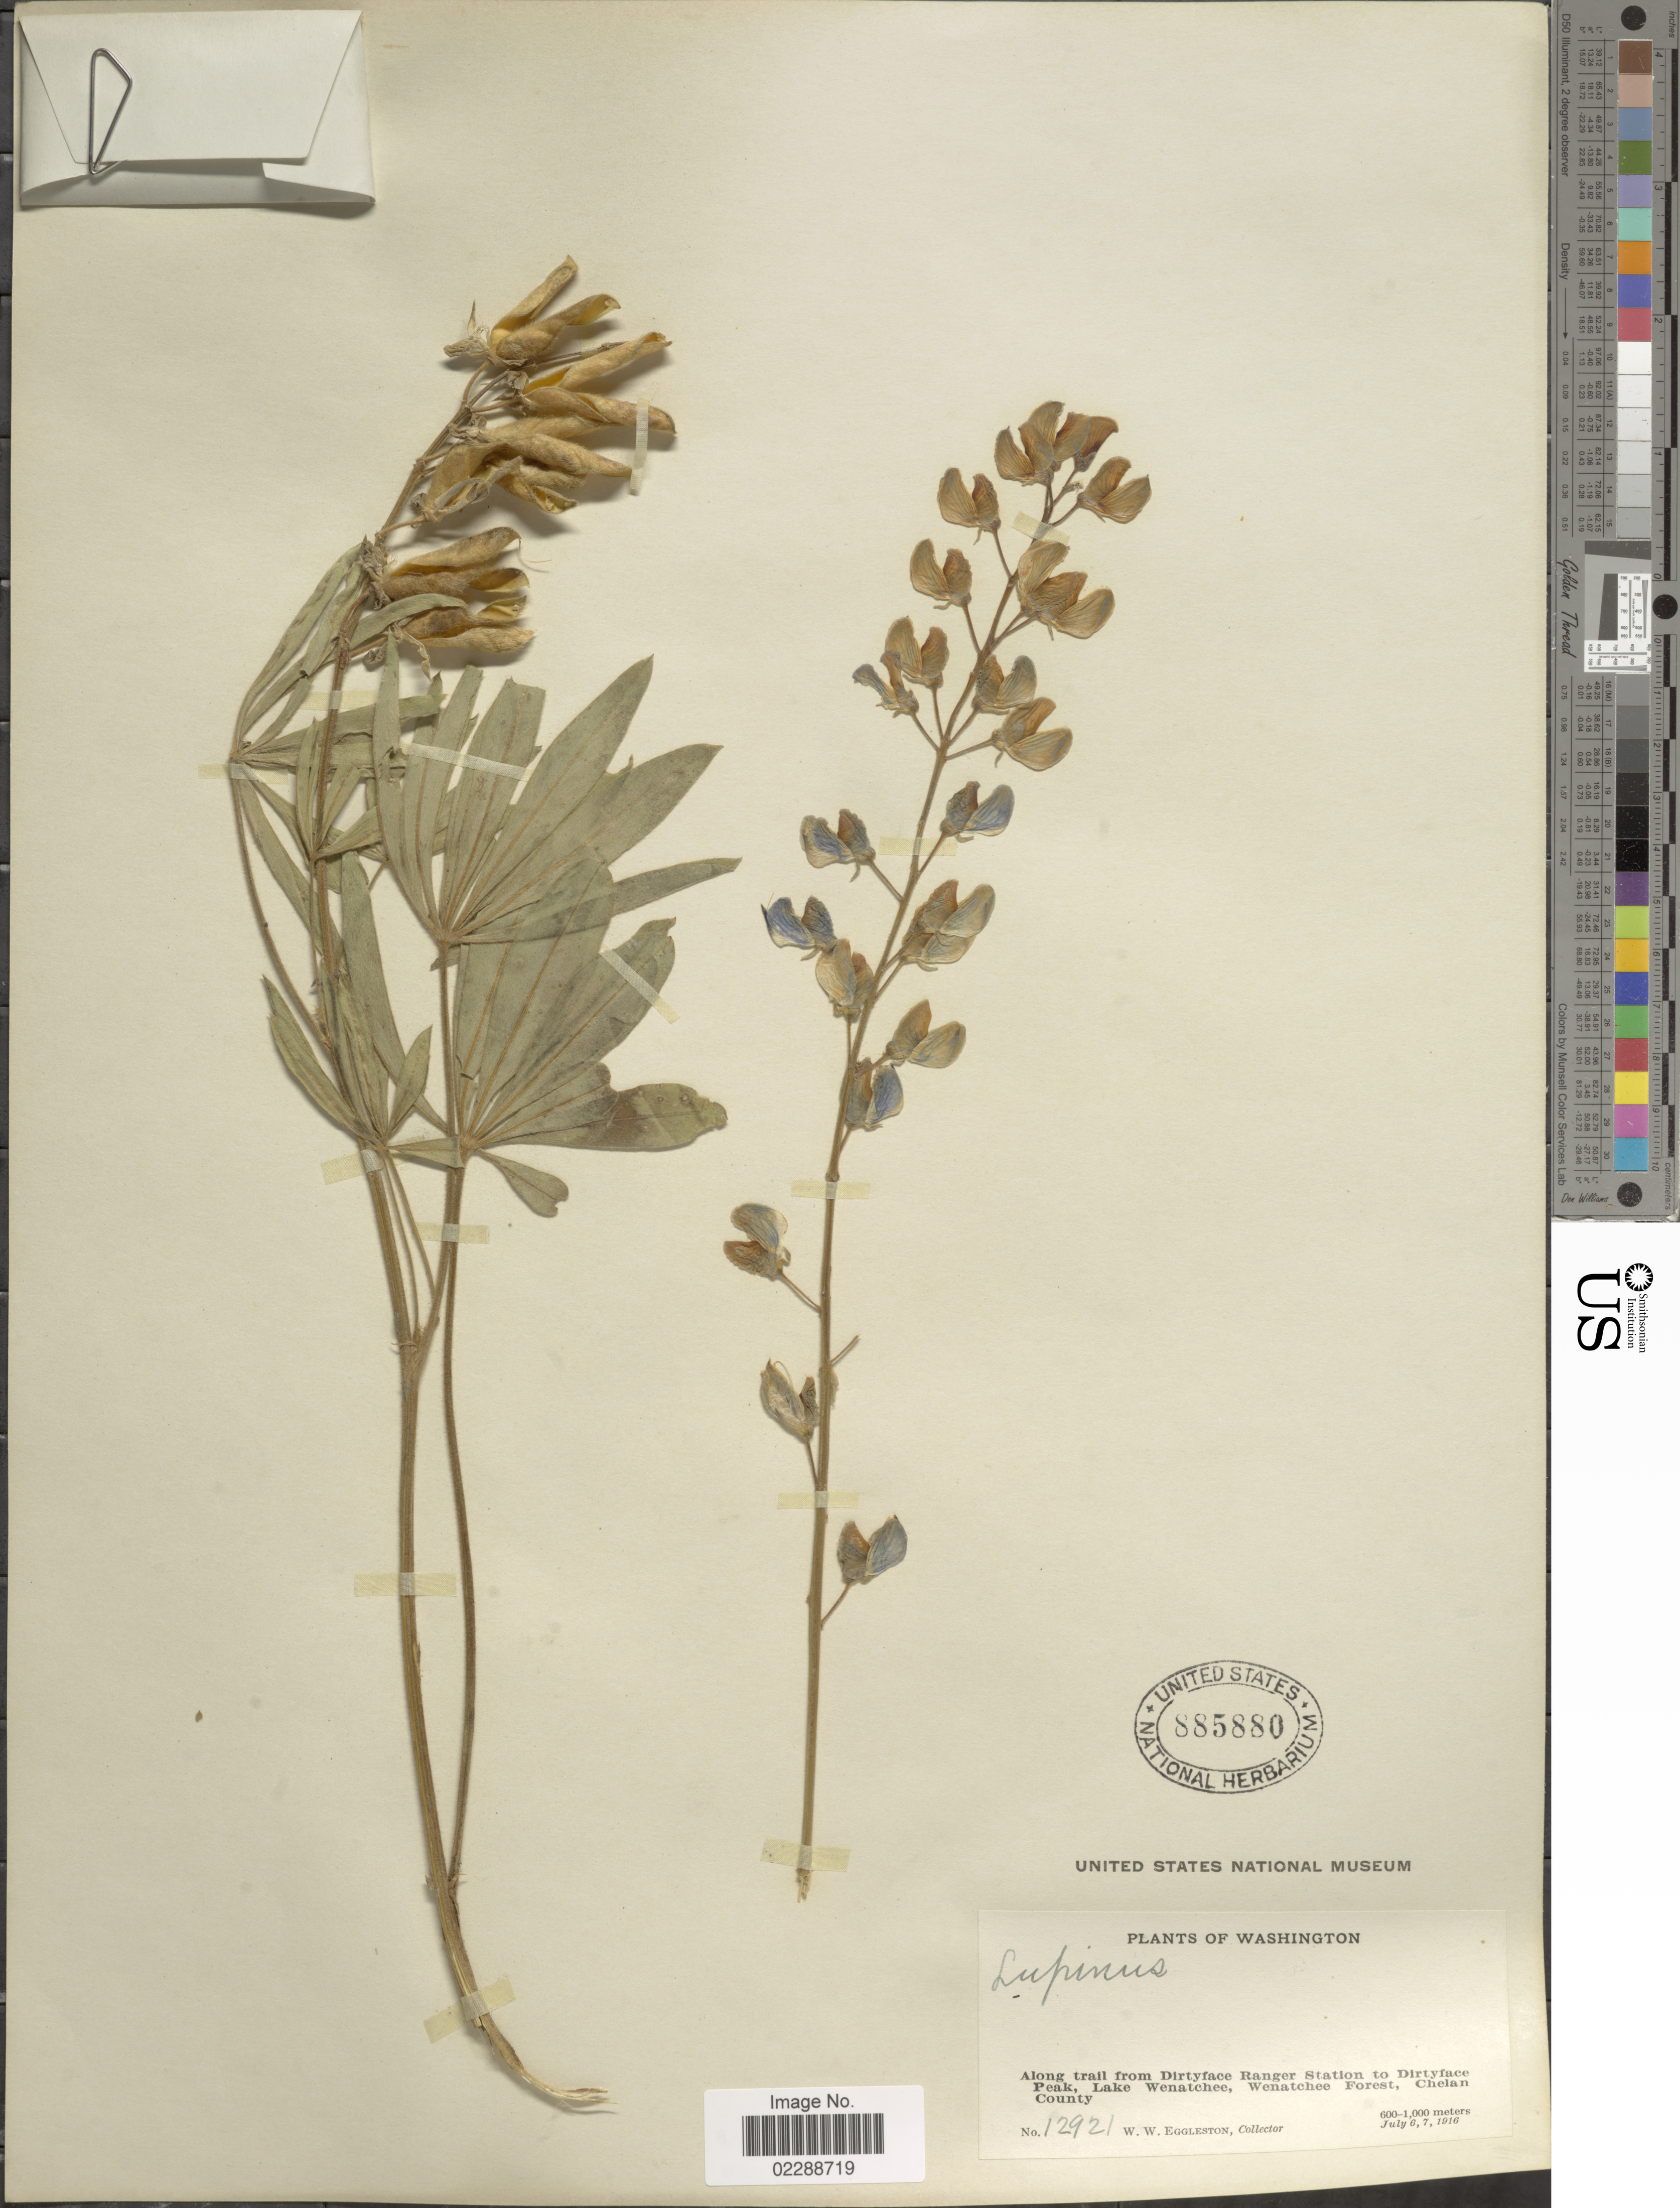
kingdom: Plantae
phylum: Tracheophyta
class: Magnoliopsida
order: Fabales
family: Fabaceae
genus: Lupinus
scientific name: Lupinus sp.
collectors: W. W. Eggleston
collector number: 12921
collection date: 1916-07-06/1916-07-07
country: United States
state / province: Washington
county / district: Chelan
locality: Along trail from Dirtyface Ranger Station to Dirtyface Peak, Lake Wenatchee, Wenatchee Forest, Chelan County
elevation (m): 600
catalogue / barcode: US 885880